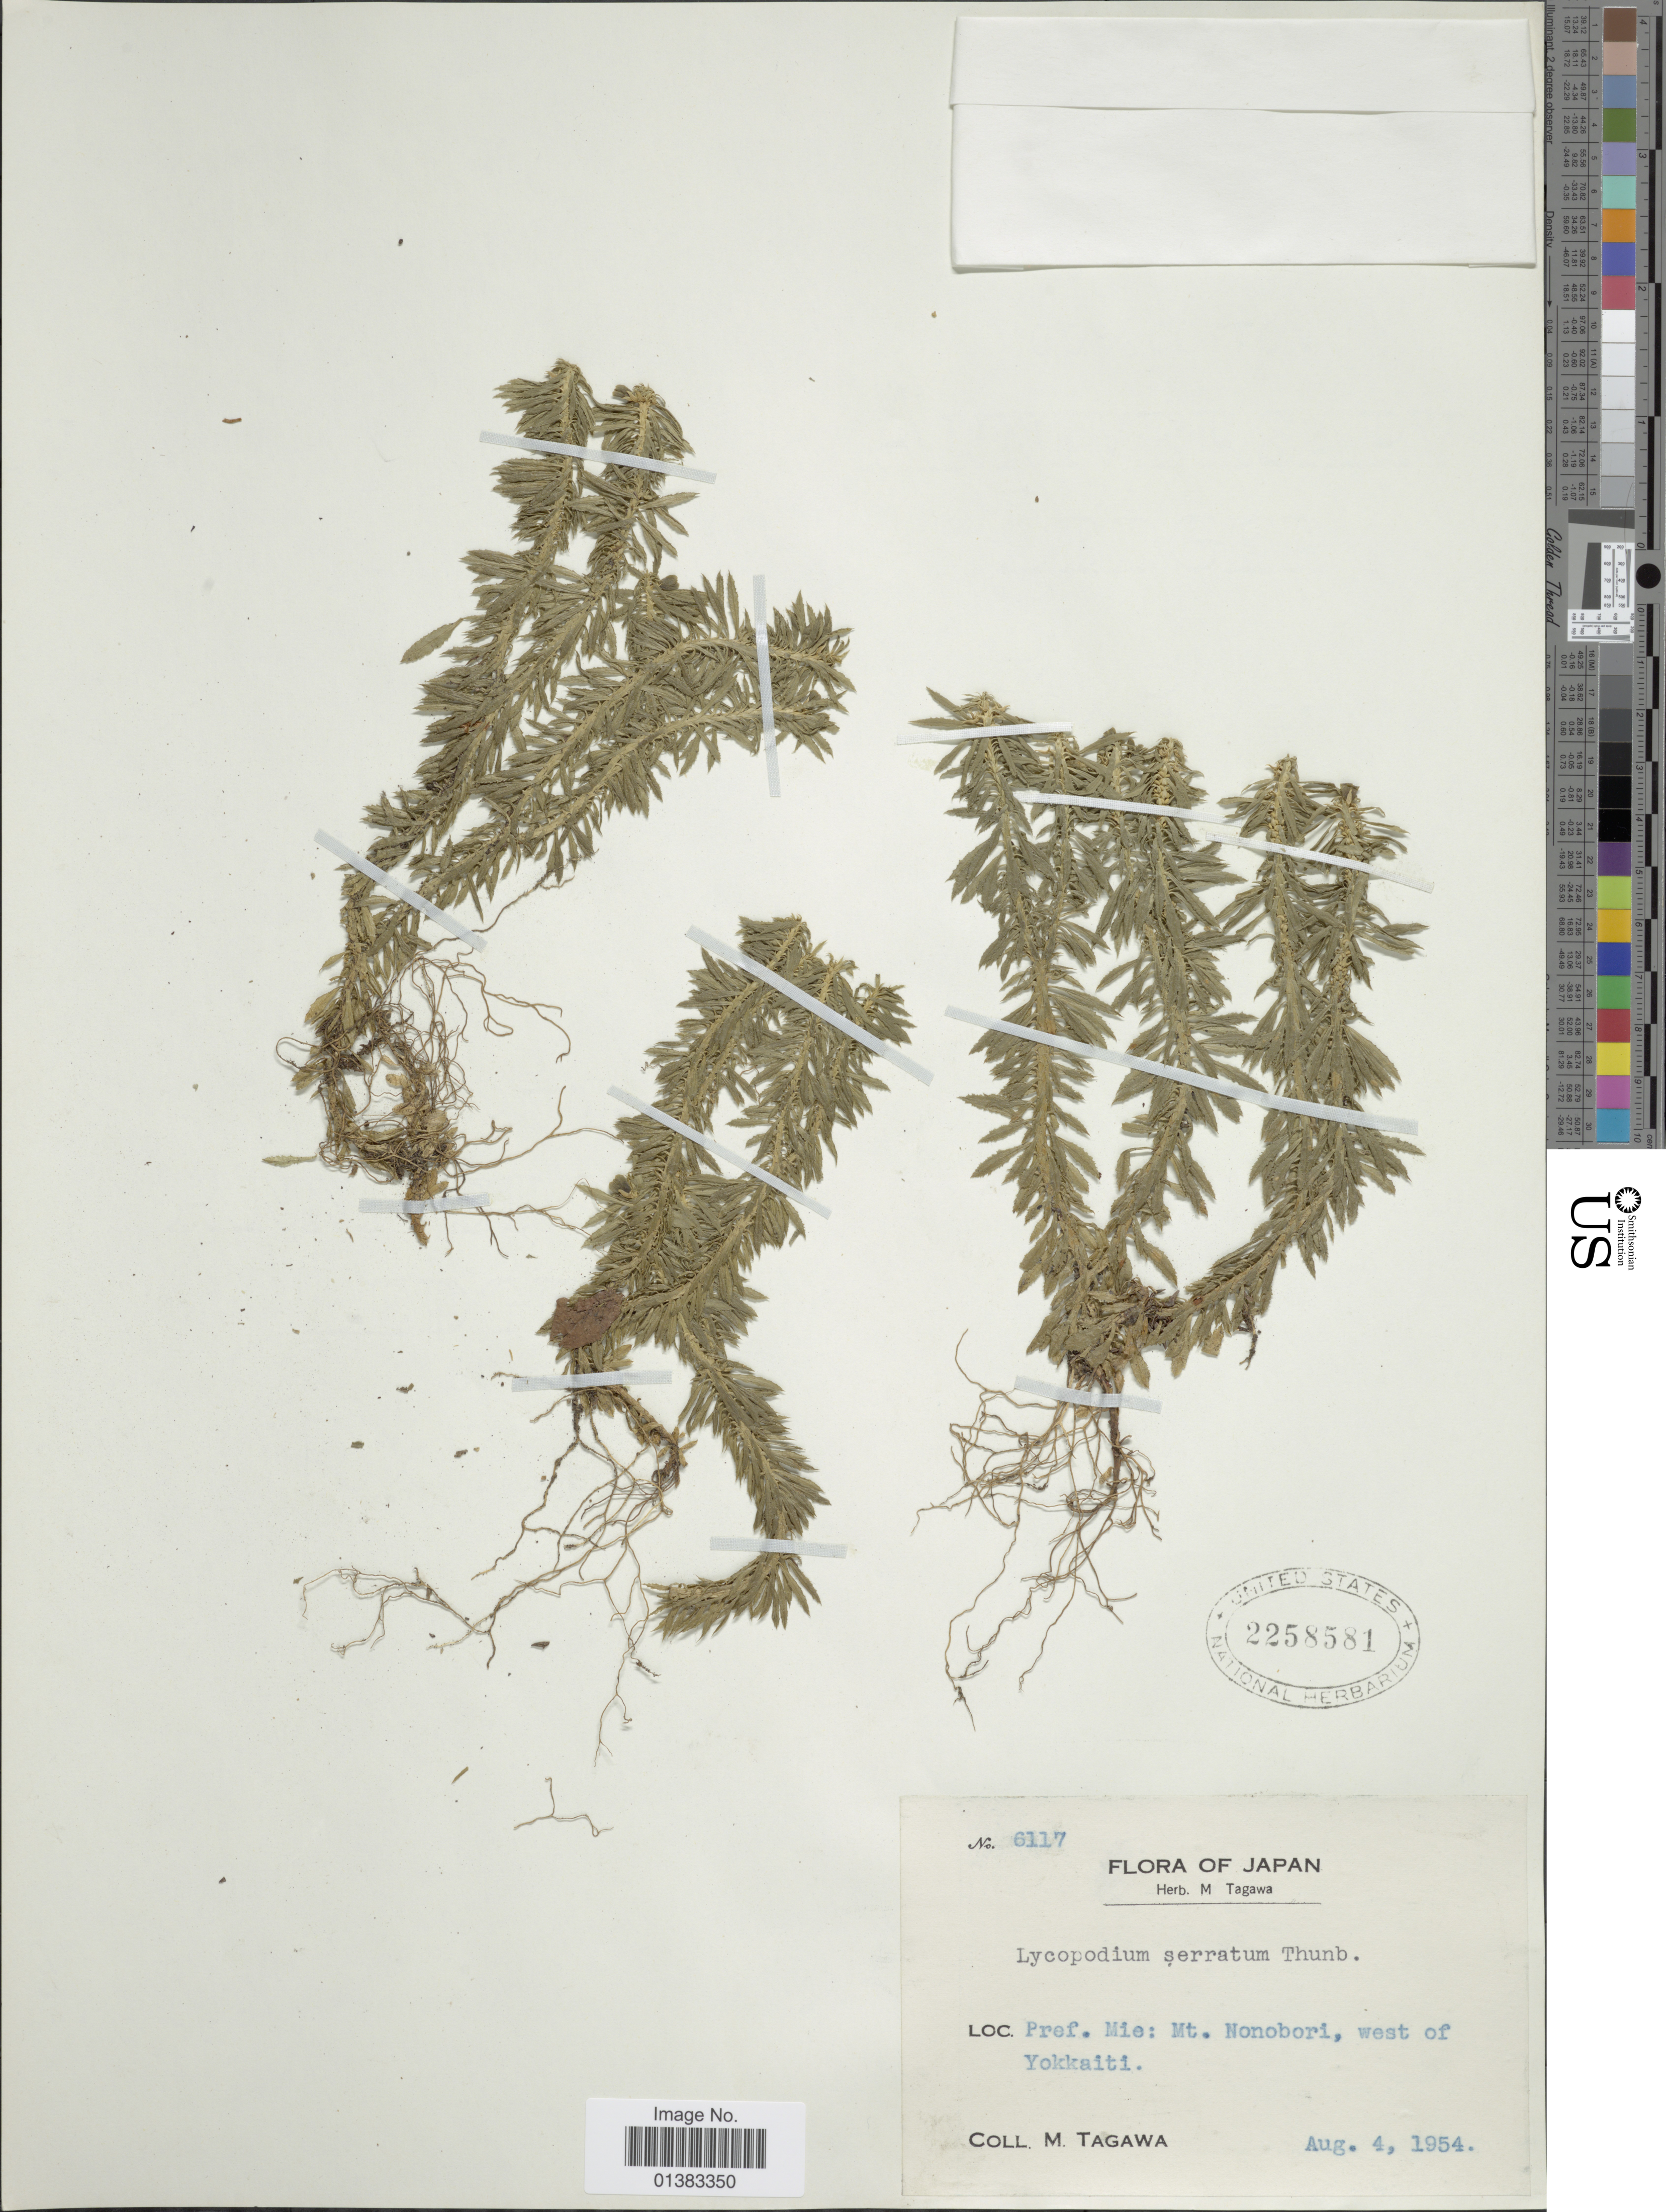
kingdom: Plantae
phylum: Tracheophyta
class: Lycopodiopsida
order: Lycopodiales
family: Lycopodiaceae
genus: Huperzia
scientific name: Huperzia serrata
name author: (Thunb.) Trevis.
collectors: M. Tagawa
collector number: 6117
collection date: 1954-08-04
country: Japan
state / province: Mie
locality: Mt. Nonobori, west of Yokkaiti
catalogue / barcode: US 2258581